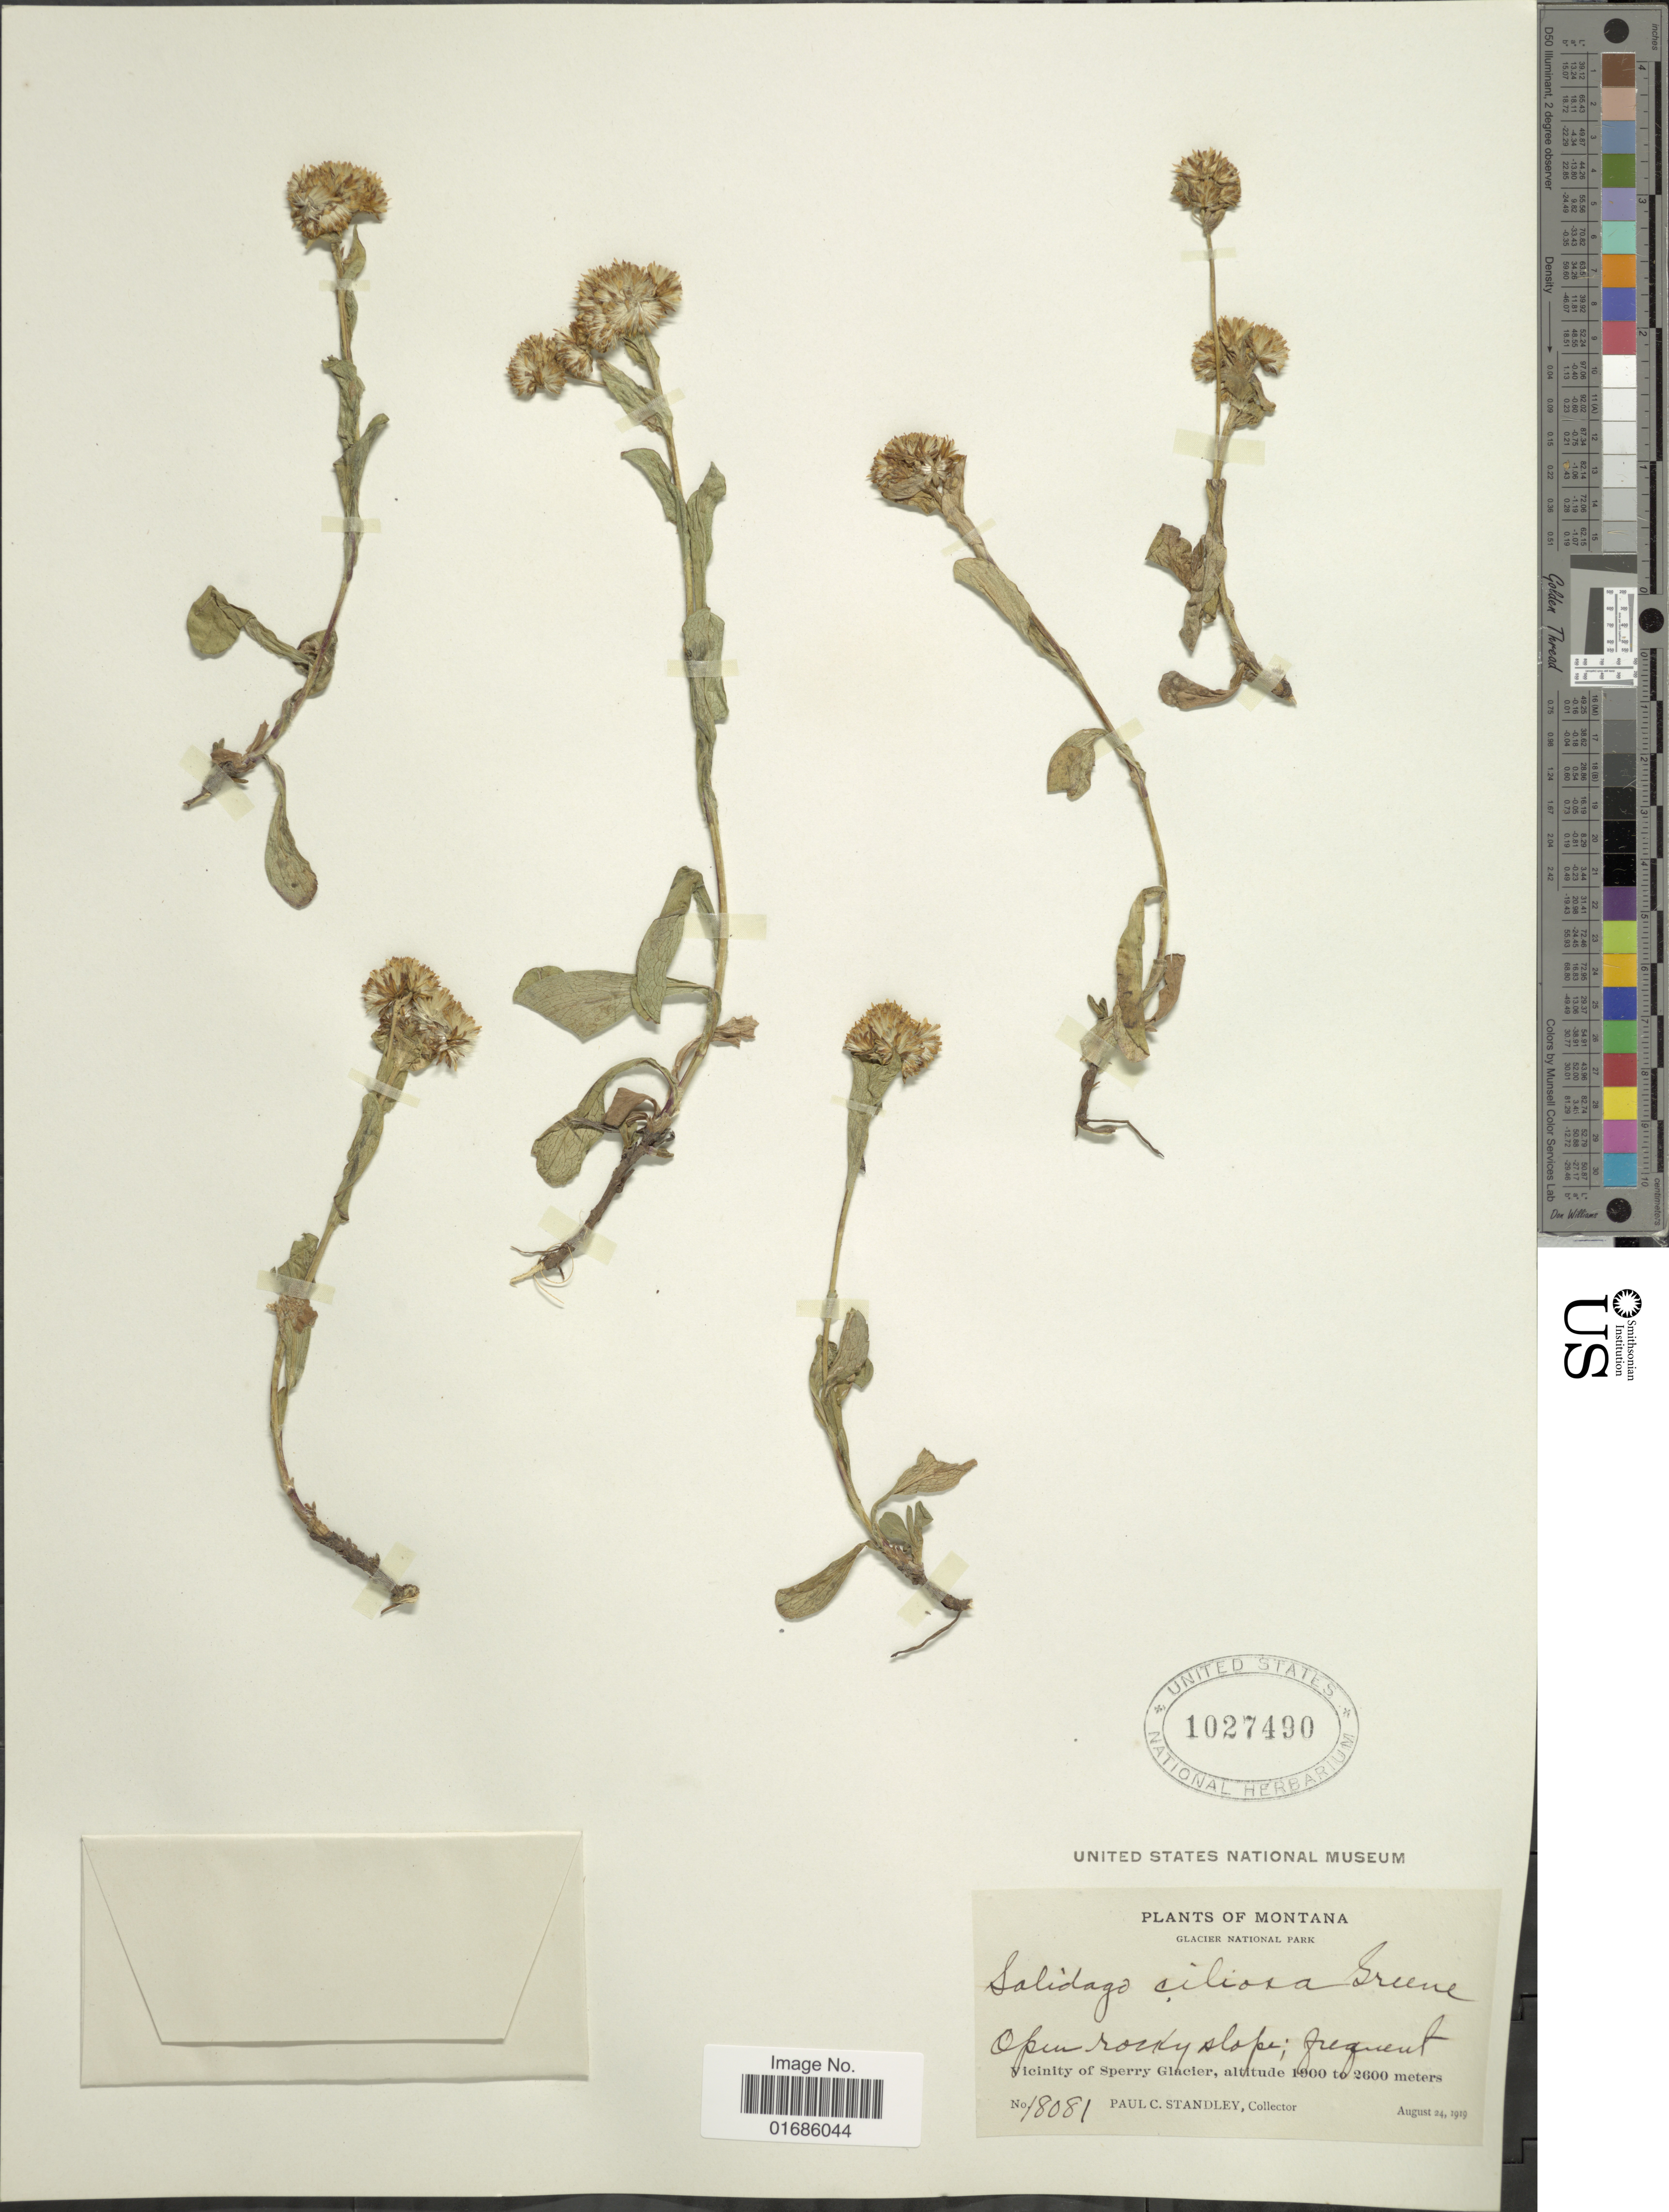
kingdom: Plantae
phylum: Tracheophyta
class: Magnoliopsida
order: Asterales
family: Asteraceae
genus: Solidago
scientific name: Solidago ciliosa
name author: Greene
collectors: P. C. Standley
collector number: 18081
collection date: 1919-08-24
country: United States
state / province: Montana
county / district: Flathead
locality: Glacier National Park, Vicinity of Sperry Glacier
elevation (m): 1900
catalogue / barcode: US 1027490